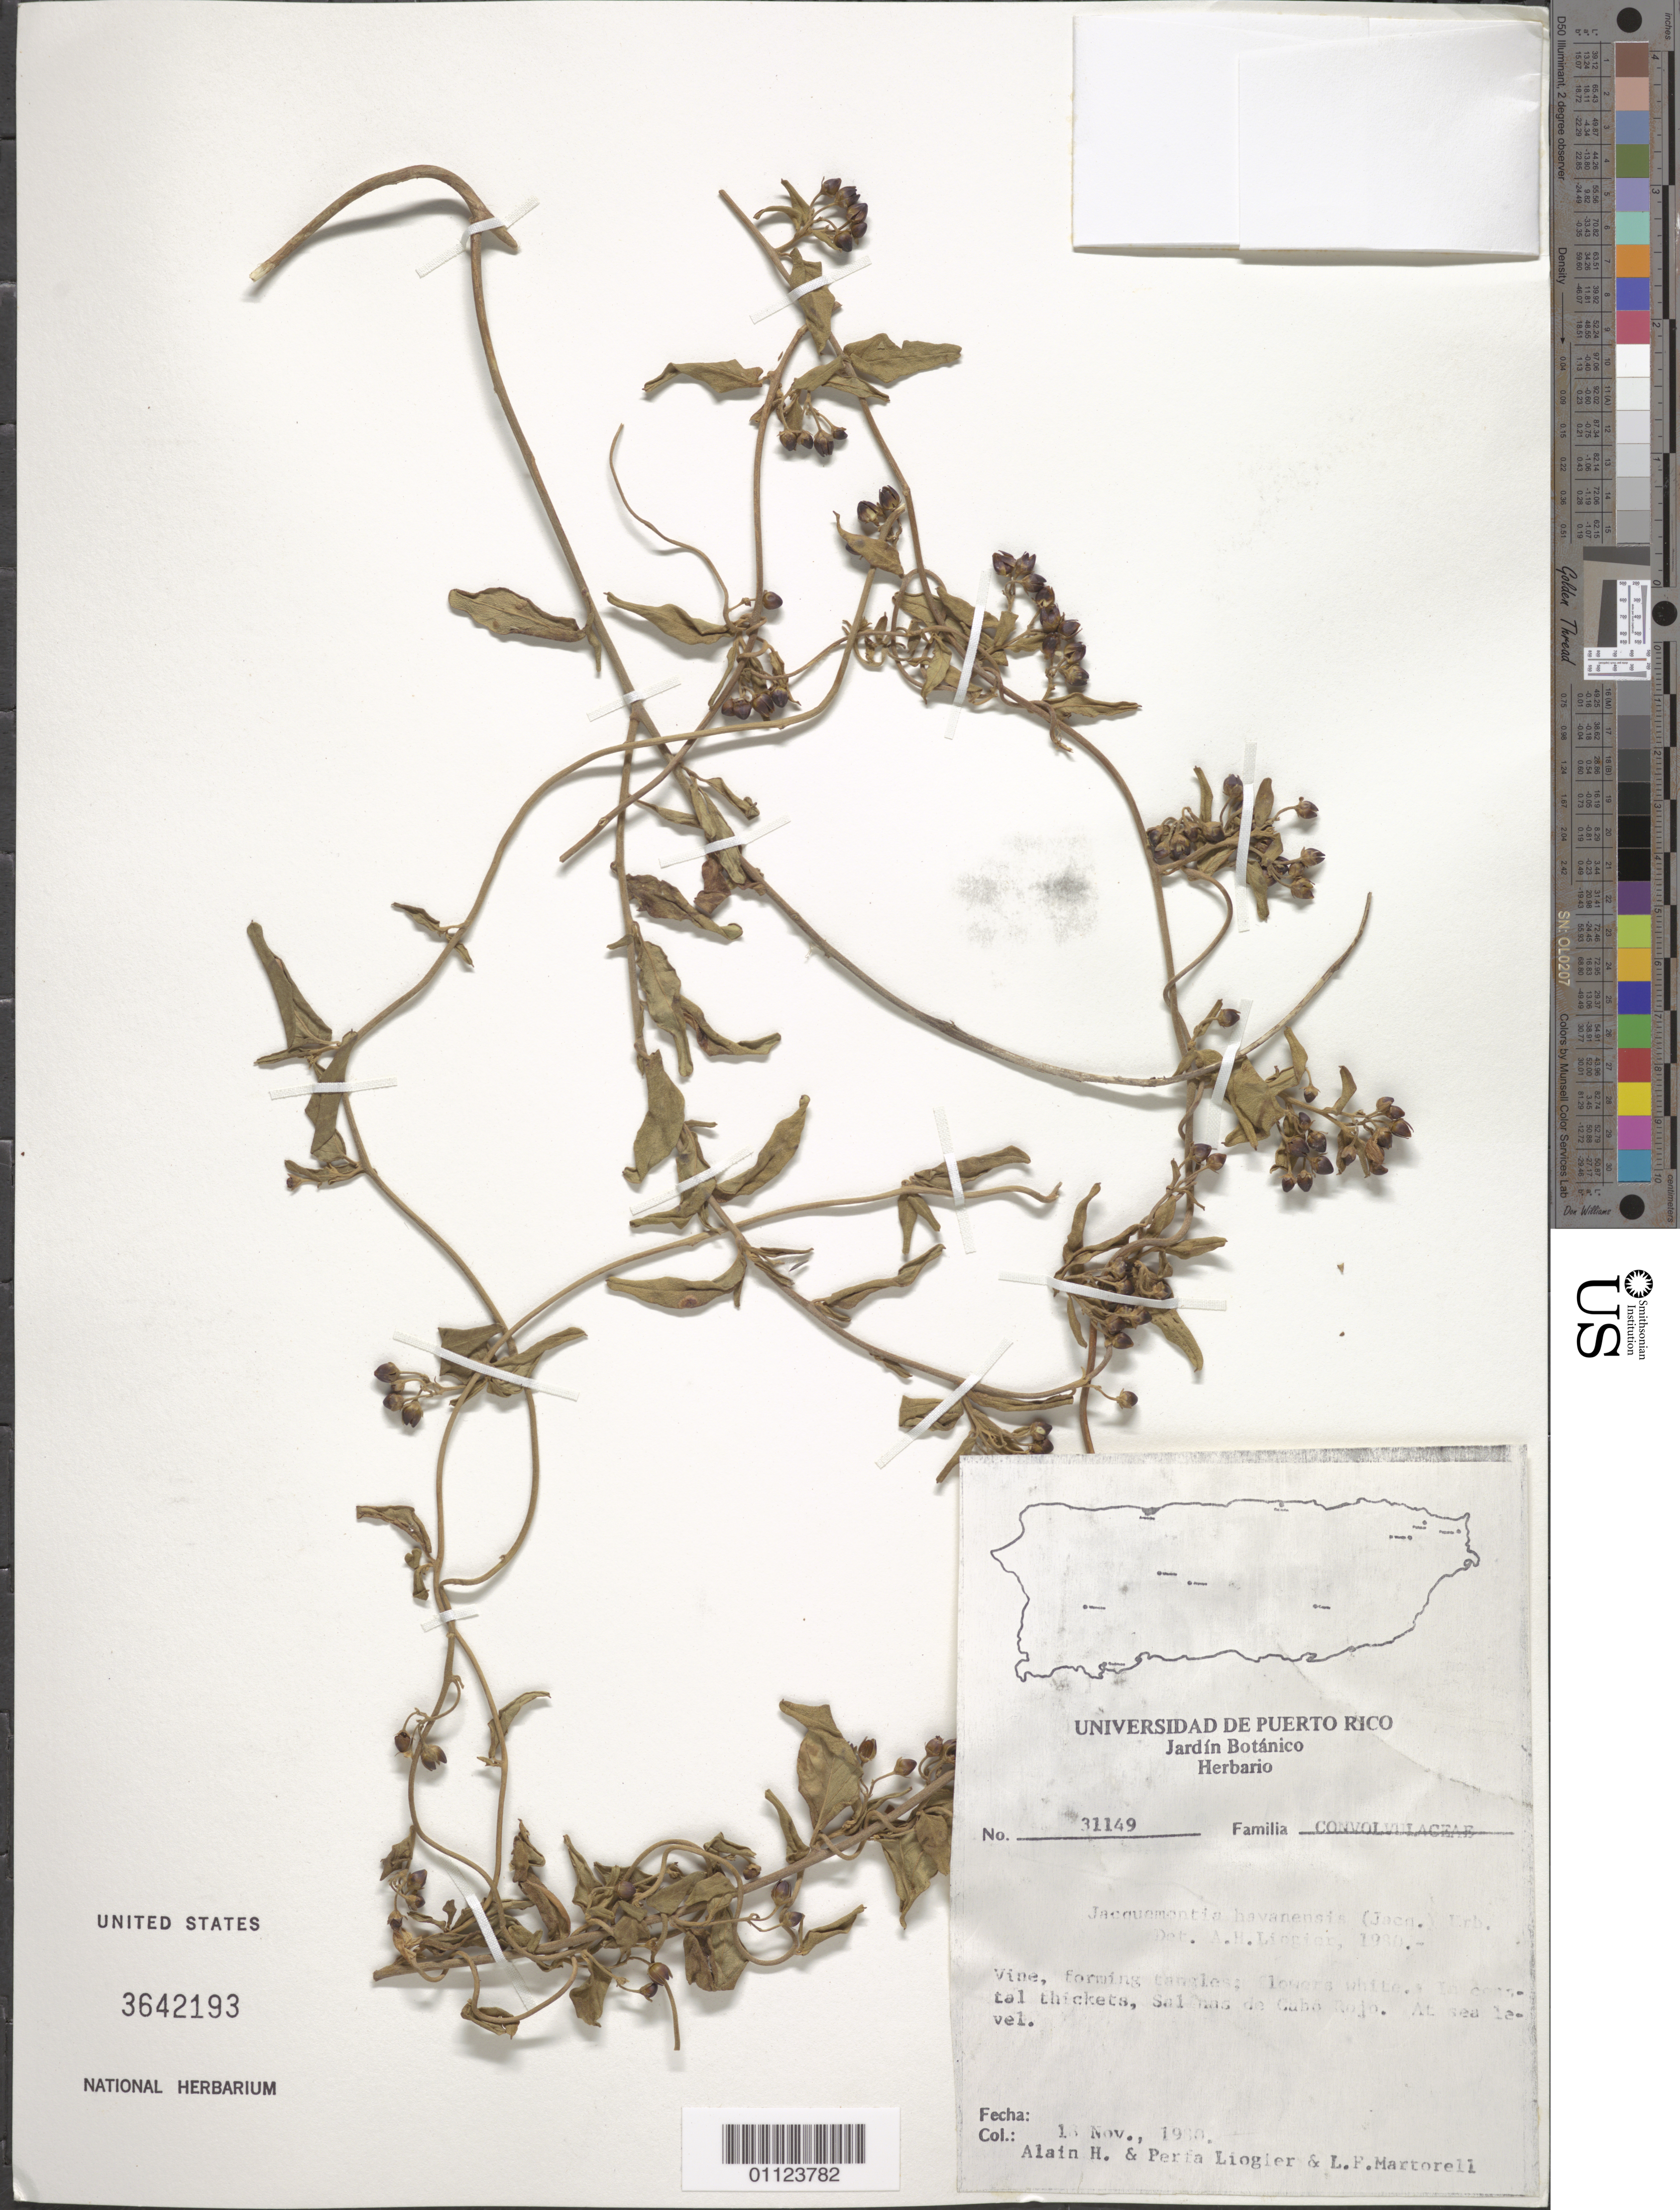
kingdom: Plantae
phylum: Tracheophyta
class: Magnoliopsida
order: Solanales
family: Convolvulaceae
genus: Jacquemontia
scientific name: Jacquemontia havanensis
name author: (Jacq.) Urb.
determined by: Liogier, Alain H.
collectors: A. H. Liogier, M. P. Liogier & L. Martorell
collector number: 31149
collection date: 1980-11-18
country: Puerto Rico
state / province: Salinas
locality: Salinas de Cabo Rojo.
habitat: In coastal thickets.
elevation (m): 0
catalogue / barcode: US 3642193